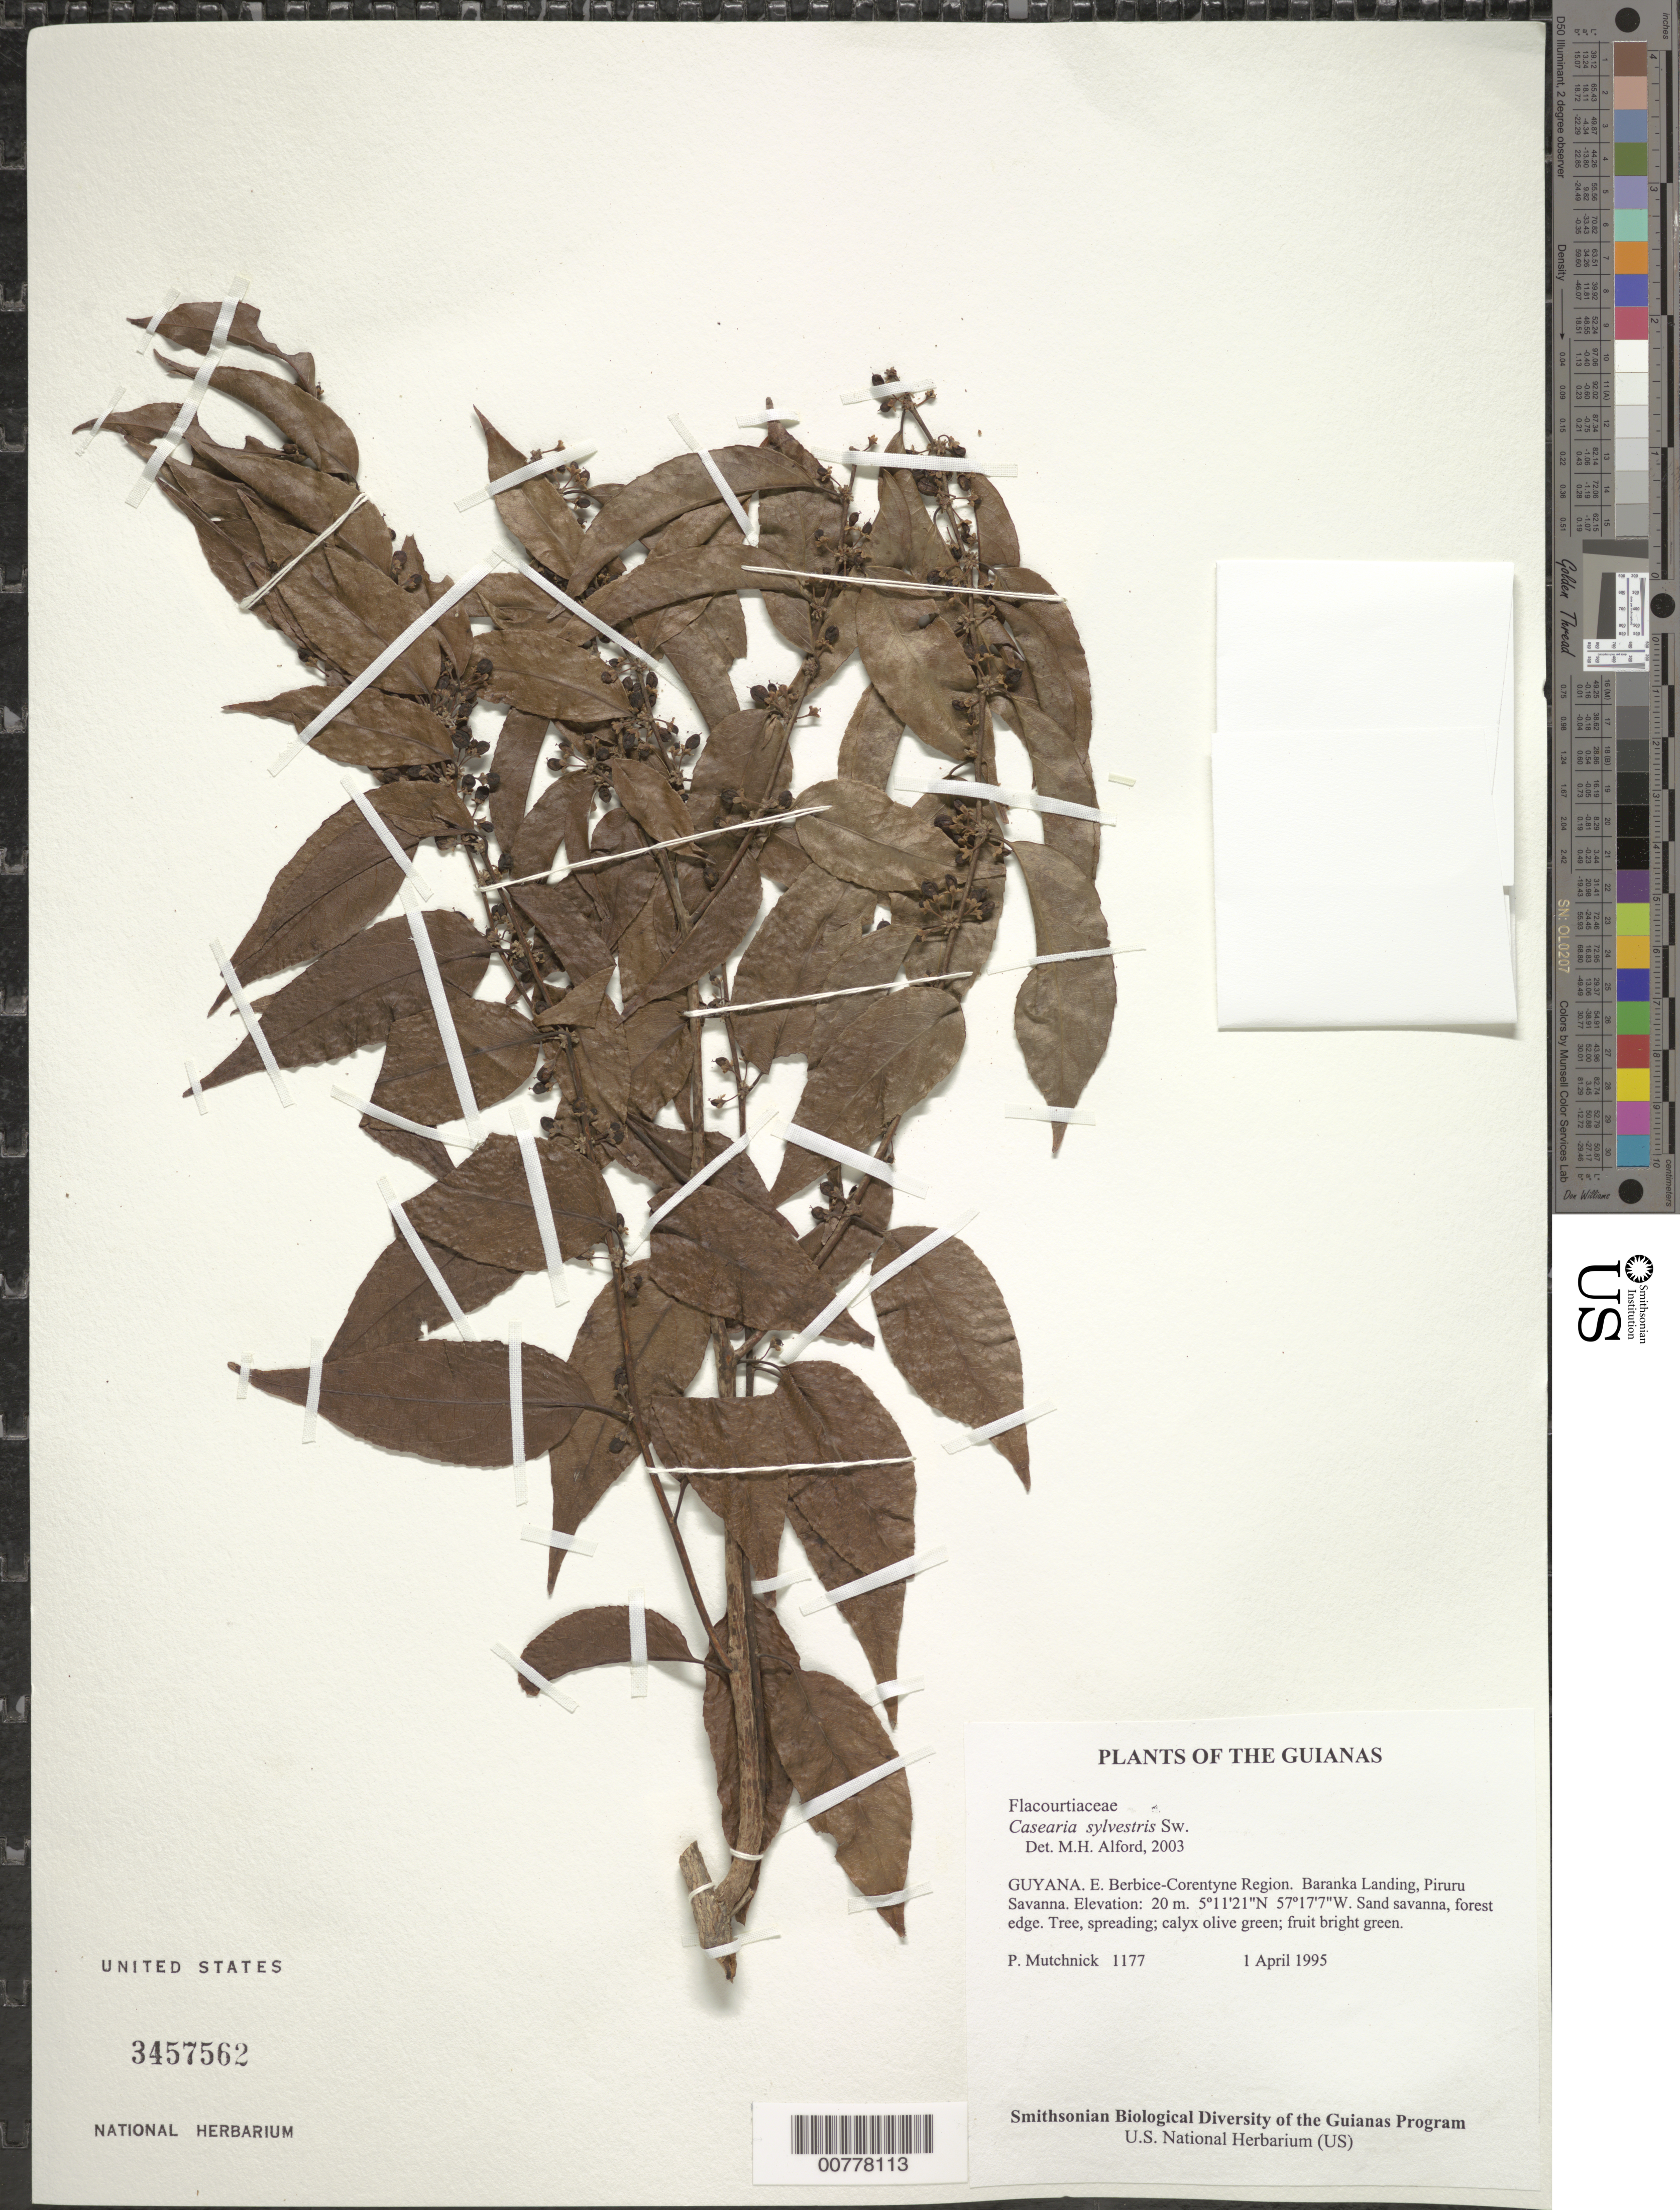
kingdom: Plantae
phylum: Tracheophyta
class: Magnoliopsida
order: Malpighiales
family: Salicaceae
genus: Casearia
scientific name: Casearia sylvestris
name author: Sw.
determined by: Alford, Mac Haverson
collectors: P. Mutchnick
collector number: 1177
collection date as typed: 1 April 1995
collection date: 1995-04-01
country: Guyana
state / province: E. Berbice-Corentyne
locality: Baranka Landing, Piruru Savanna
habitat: Sand savanna, forest edge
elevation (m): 20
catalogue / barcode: US 3457562